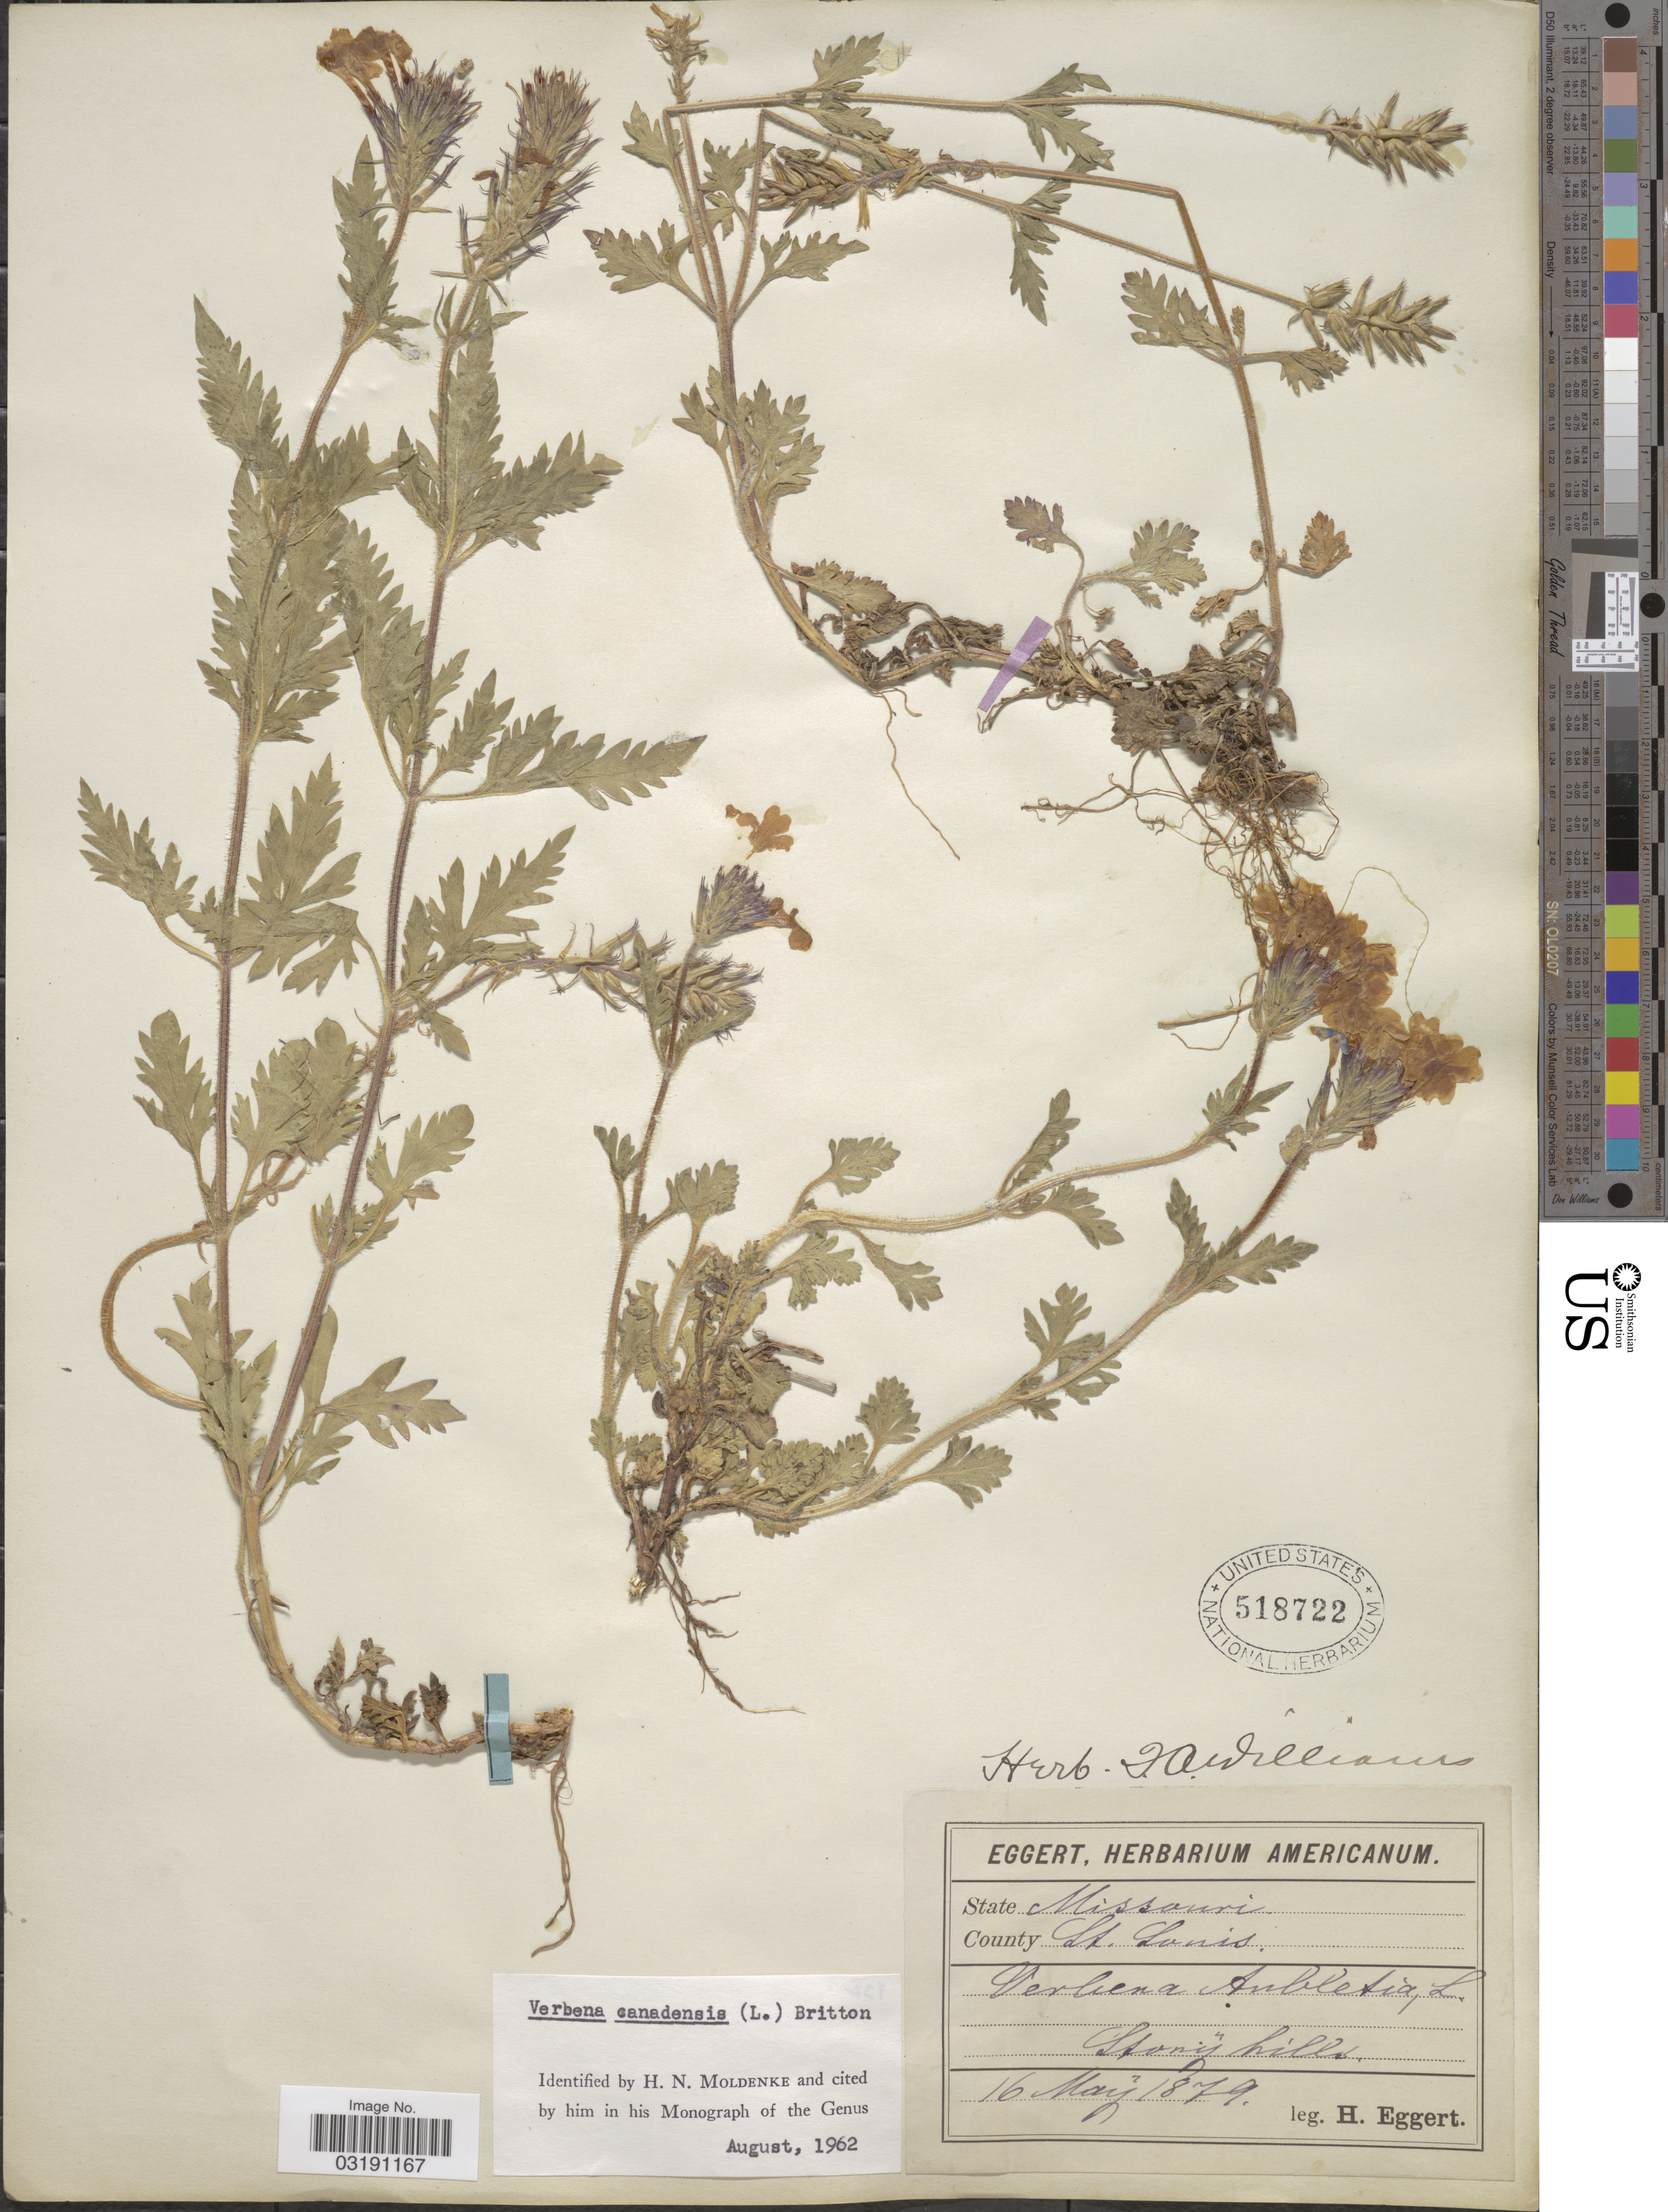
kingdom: Plantae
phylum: Tracheophyta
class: Magnoliopsida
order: Lamiales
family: Verbenaceae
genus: Verbena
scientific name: Verbena canadensis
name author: (L.) Britton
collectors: H. Eggert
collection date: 1879-05-16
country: United States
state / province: Missouri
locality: County St. Louis. Stony hills.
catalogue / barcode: US 518722